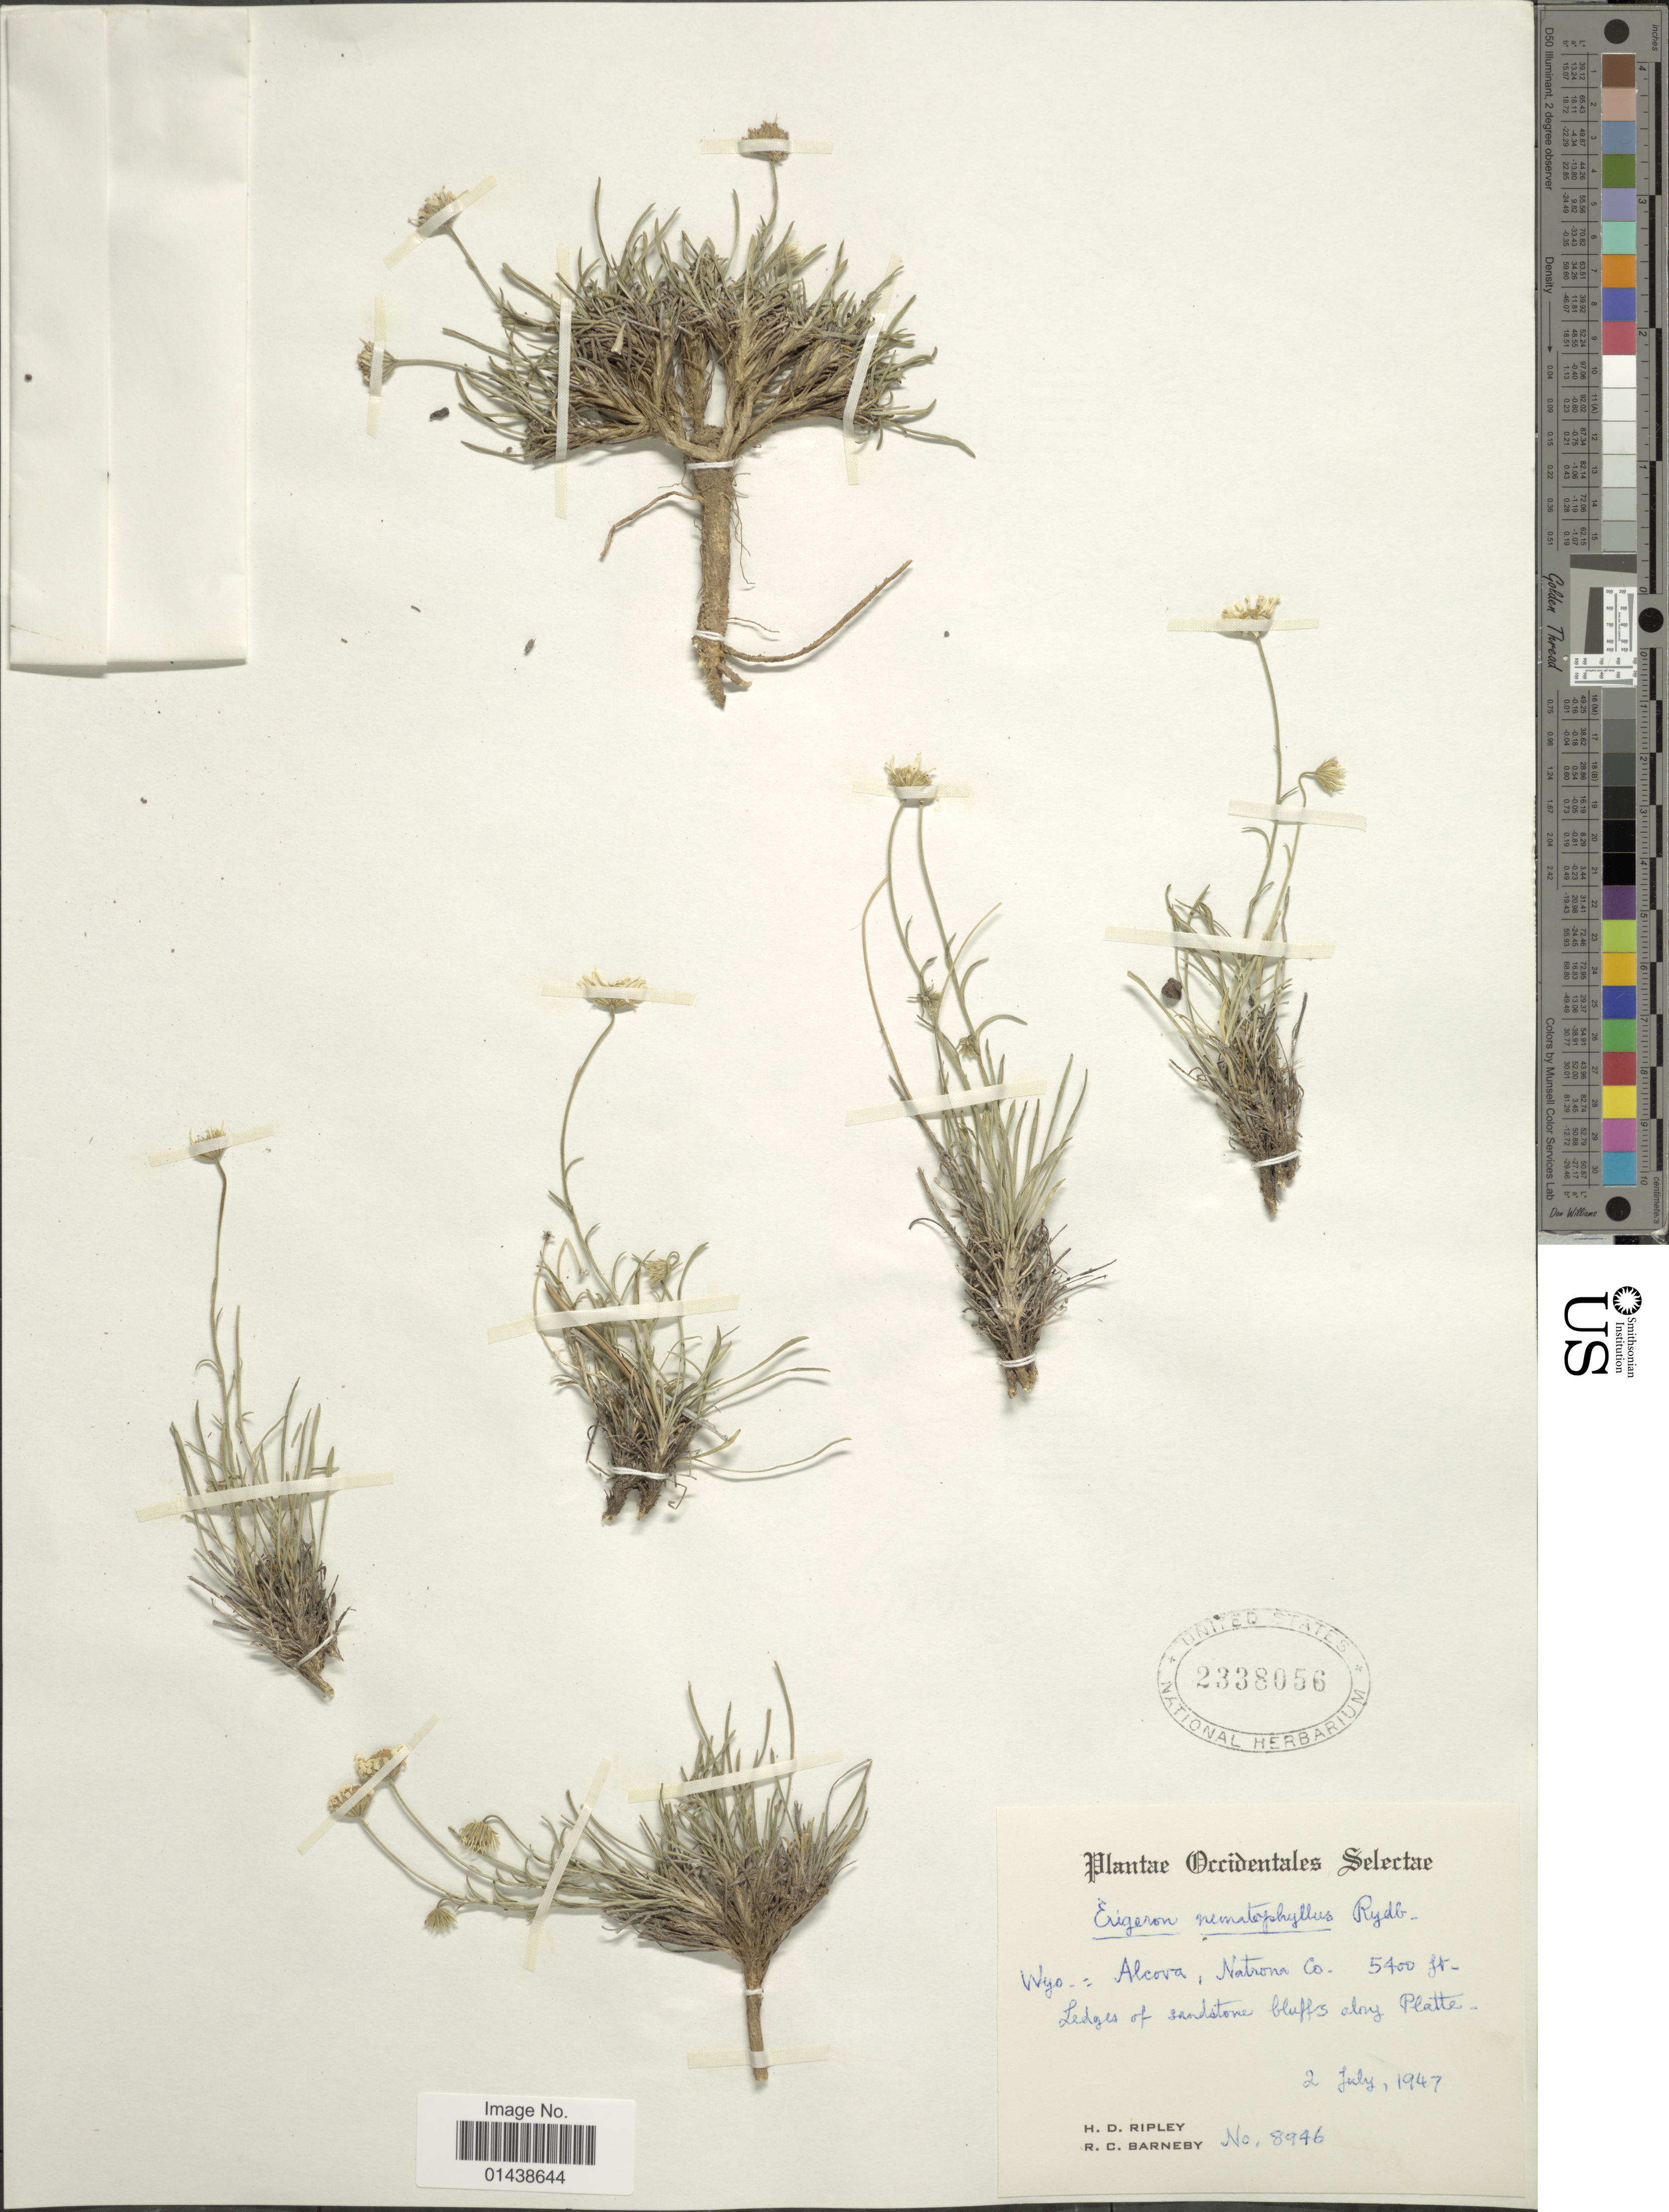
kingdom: Plantae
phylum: Tracheophyta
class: Magnoliopsida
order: Asterales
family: Asteraceae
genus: Erigeron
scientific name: Erigeron nematophyllus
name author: Rydb.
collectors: H. Ripley & R. C. Barneby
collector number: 8946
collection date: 1947-07-02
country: United States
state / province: Wyoming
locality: Alcova, Natrona Co.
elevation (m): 1646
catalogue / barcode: US 2338056